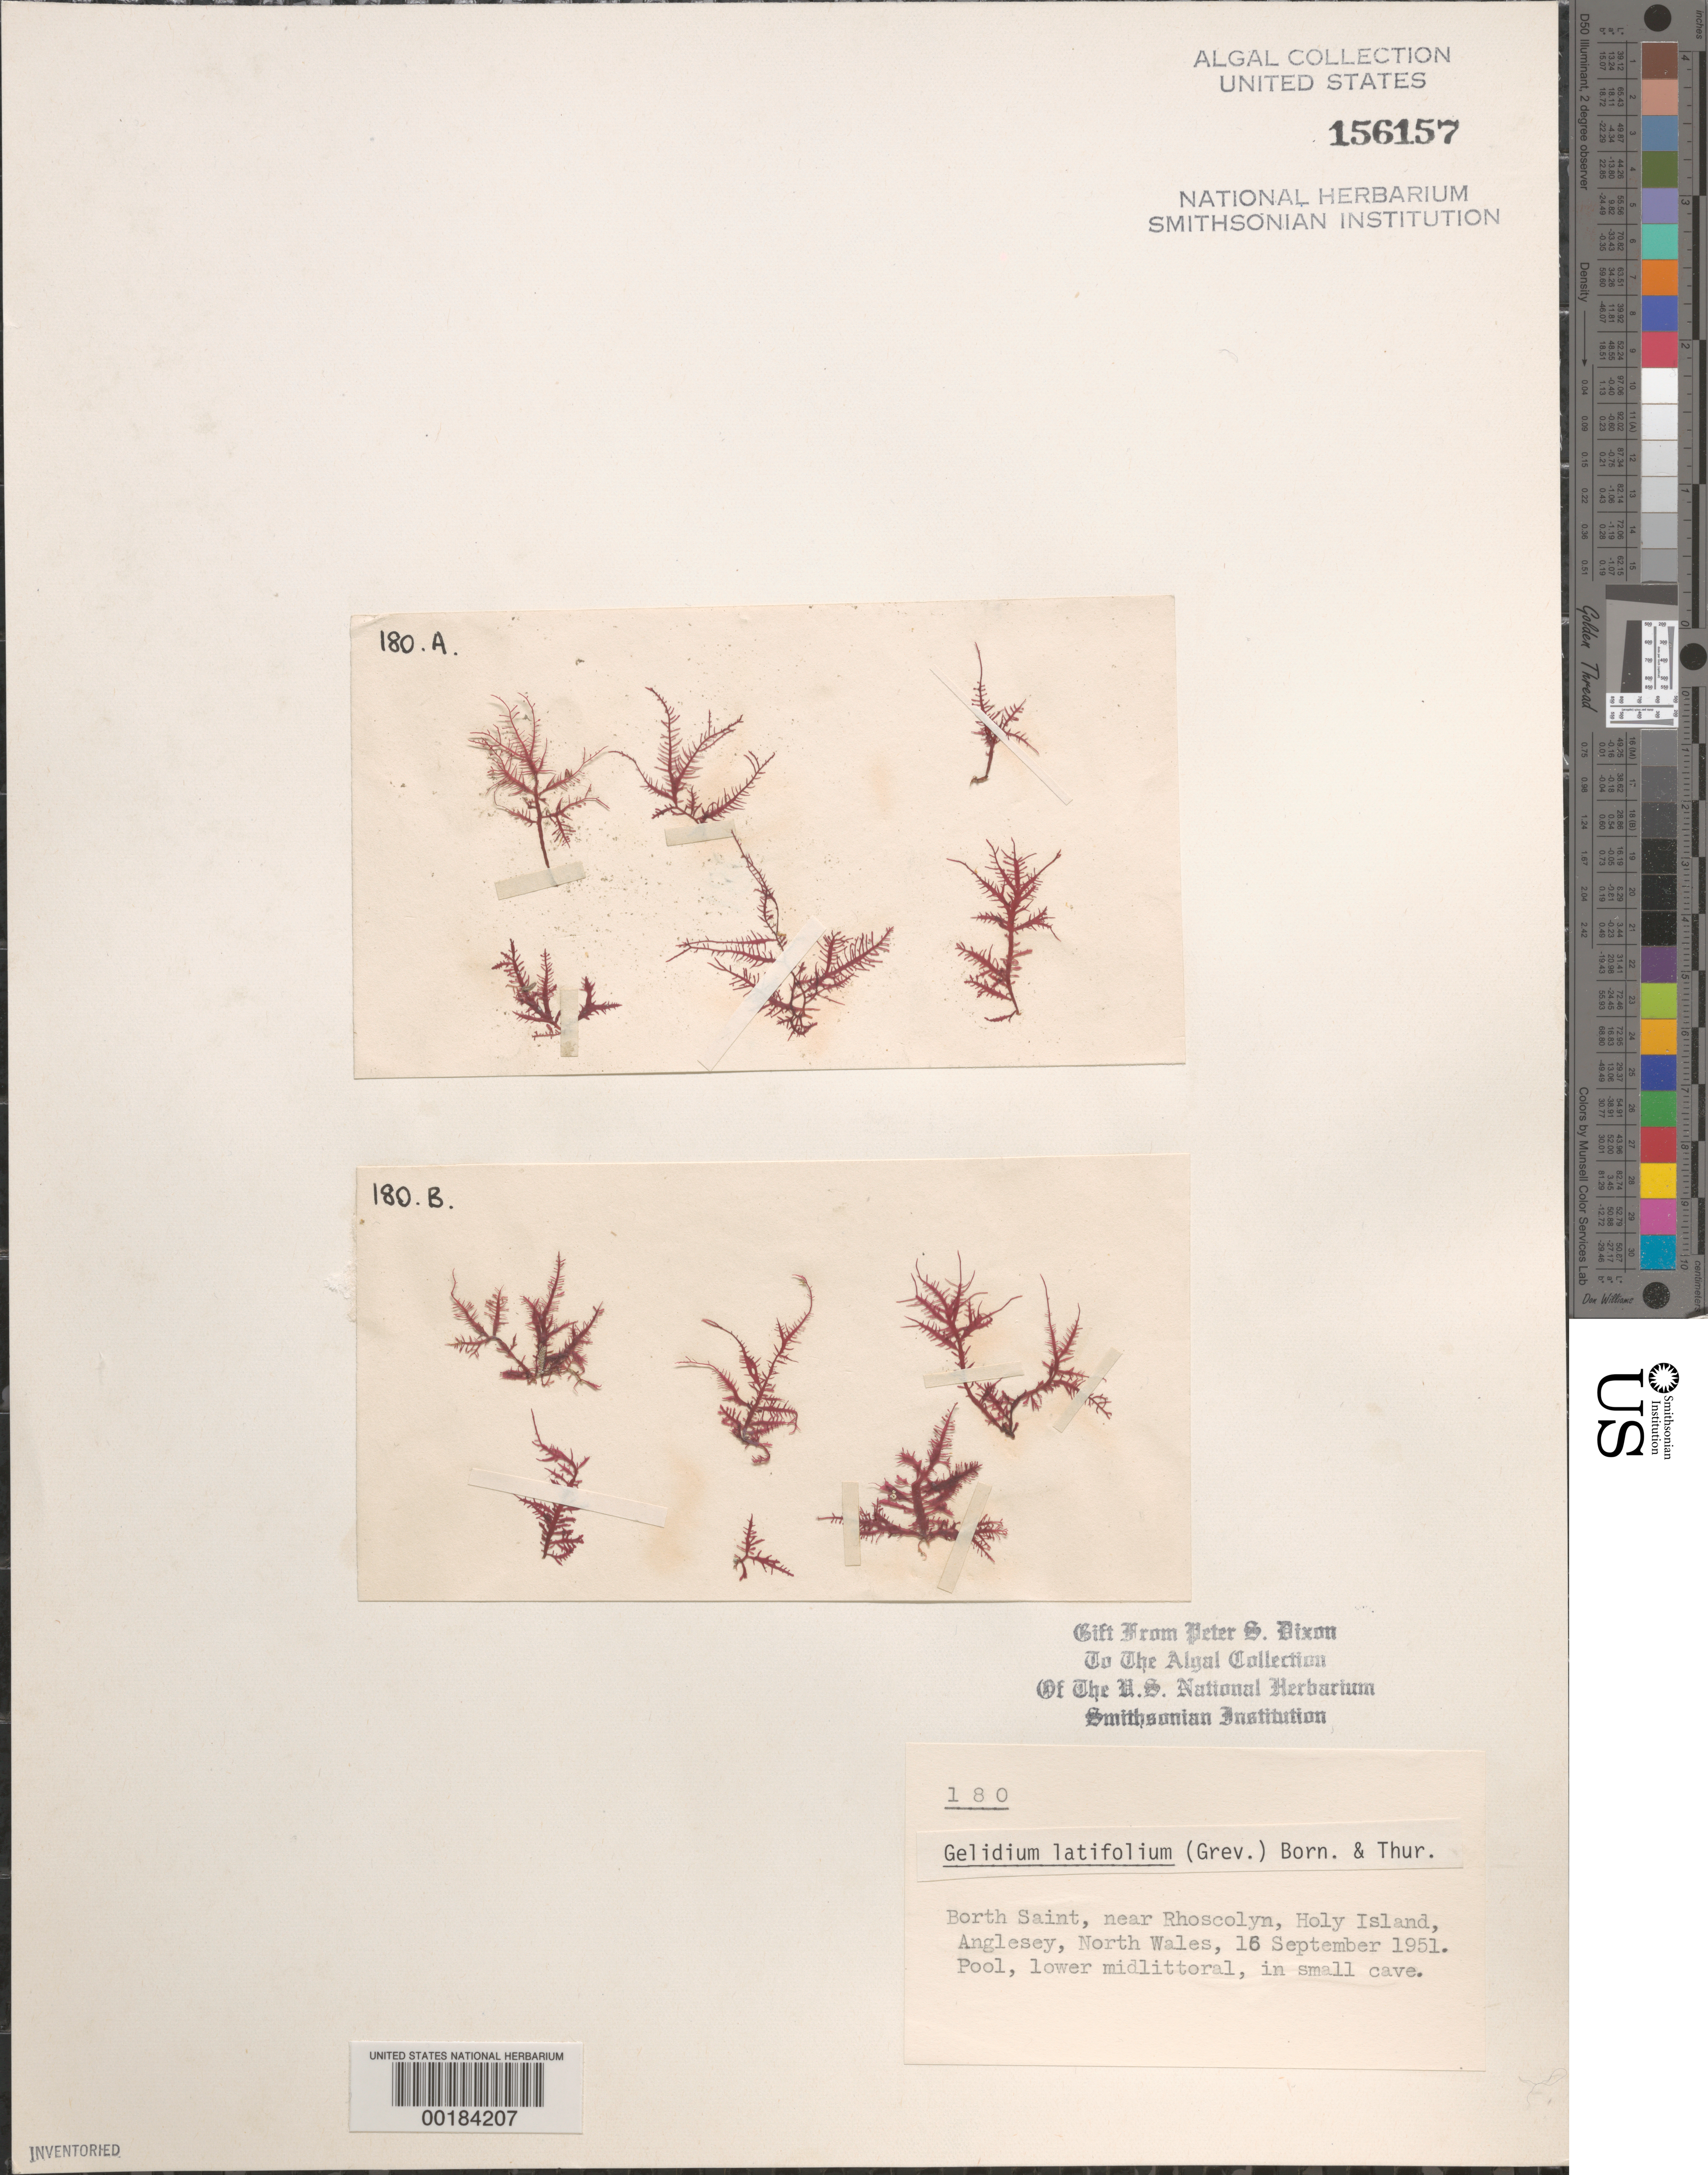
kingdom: Plantae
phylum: Rhodophyta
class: Florideophyceae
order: Gelidiales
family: Gelidiaceae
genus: Gelidium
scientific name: Gelidium spinosum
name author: (S.G. Gmel.) P.C. Silva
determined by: Algae name updating Project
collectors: P. S. Dixon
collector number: PSD 180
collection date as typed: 16 Sep 1951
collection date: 1951-09-16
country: United Kingdom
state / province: Wales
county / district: Gwynedd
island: Anglesey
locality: Borth Saint, Holy Island, near Rhoscolyn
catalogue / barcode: US 156157